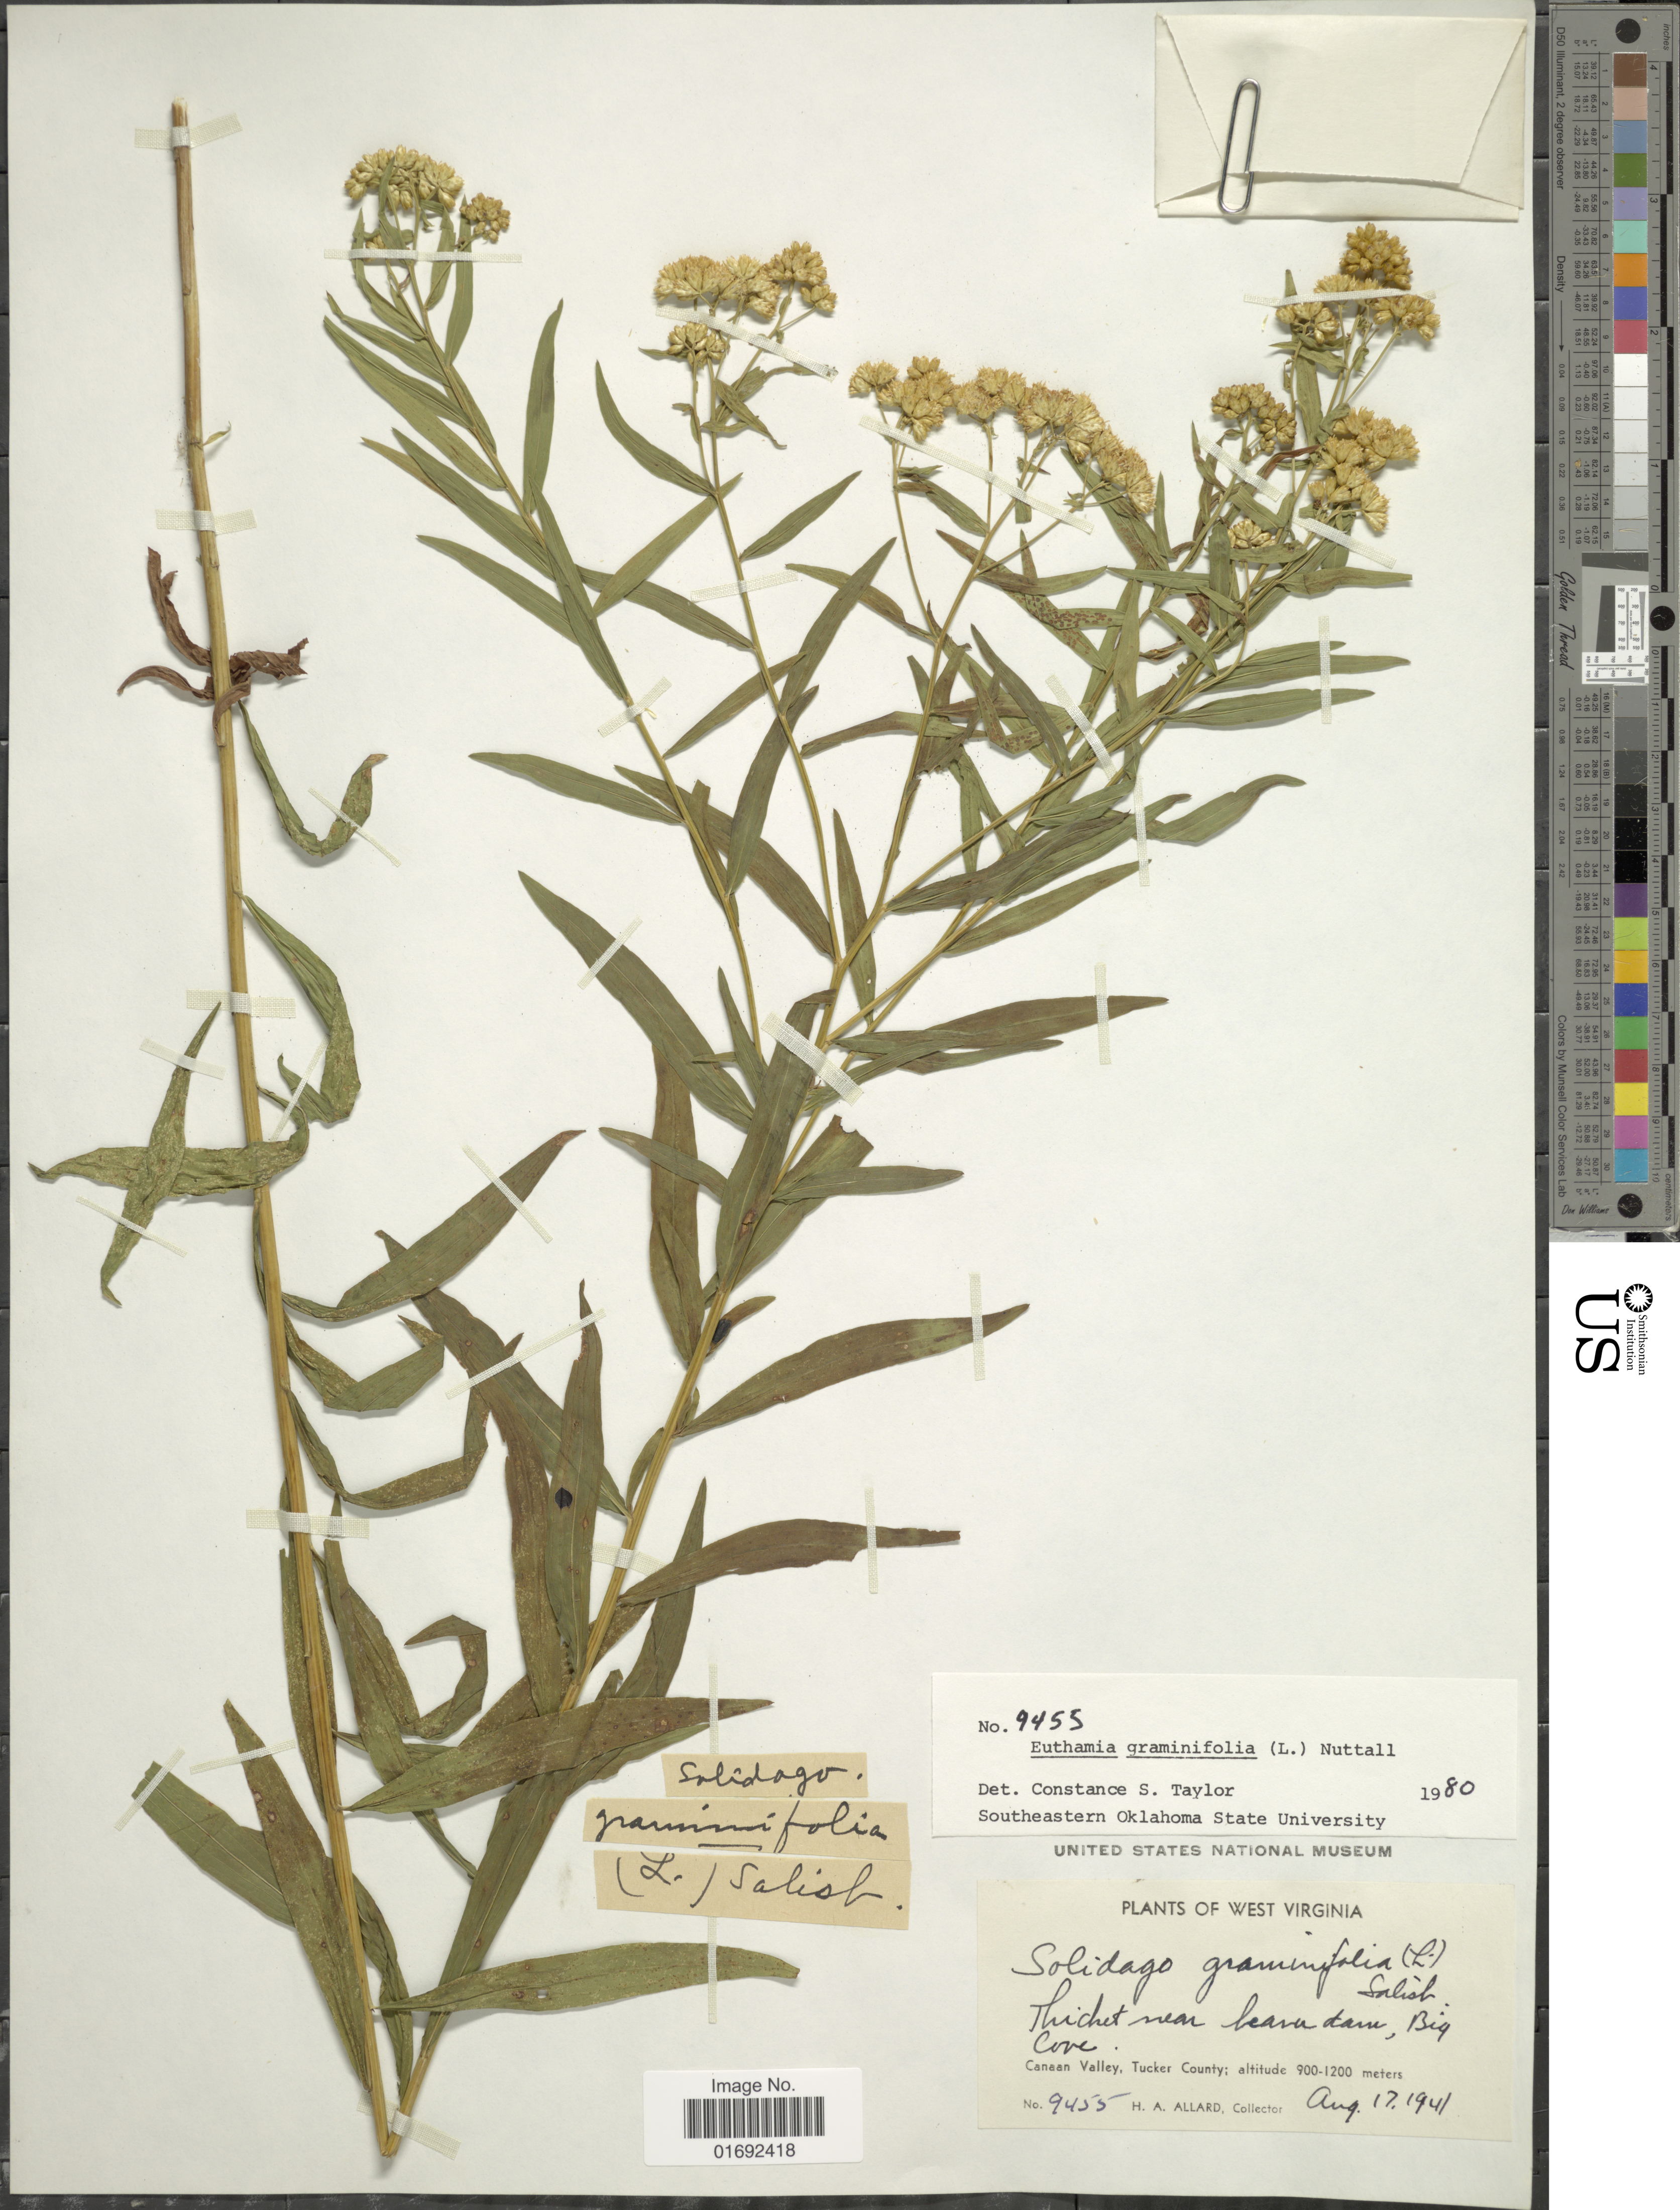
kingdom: Plantae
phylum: Tracheophyta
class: Magnoliopsida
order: Asterales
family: Asteraceae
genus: Euthamia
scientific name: Euthamia graminifolia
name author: (L.) Nutt.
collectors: H. A. Allard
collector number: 9455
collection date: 1941-08-17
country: United States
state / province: West Virginia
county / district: Tucker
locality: Near beaver dam, Big Cove, Canaan Valley, Tucker County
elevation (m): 900